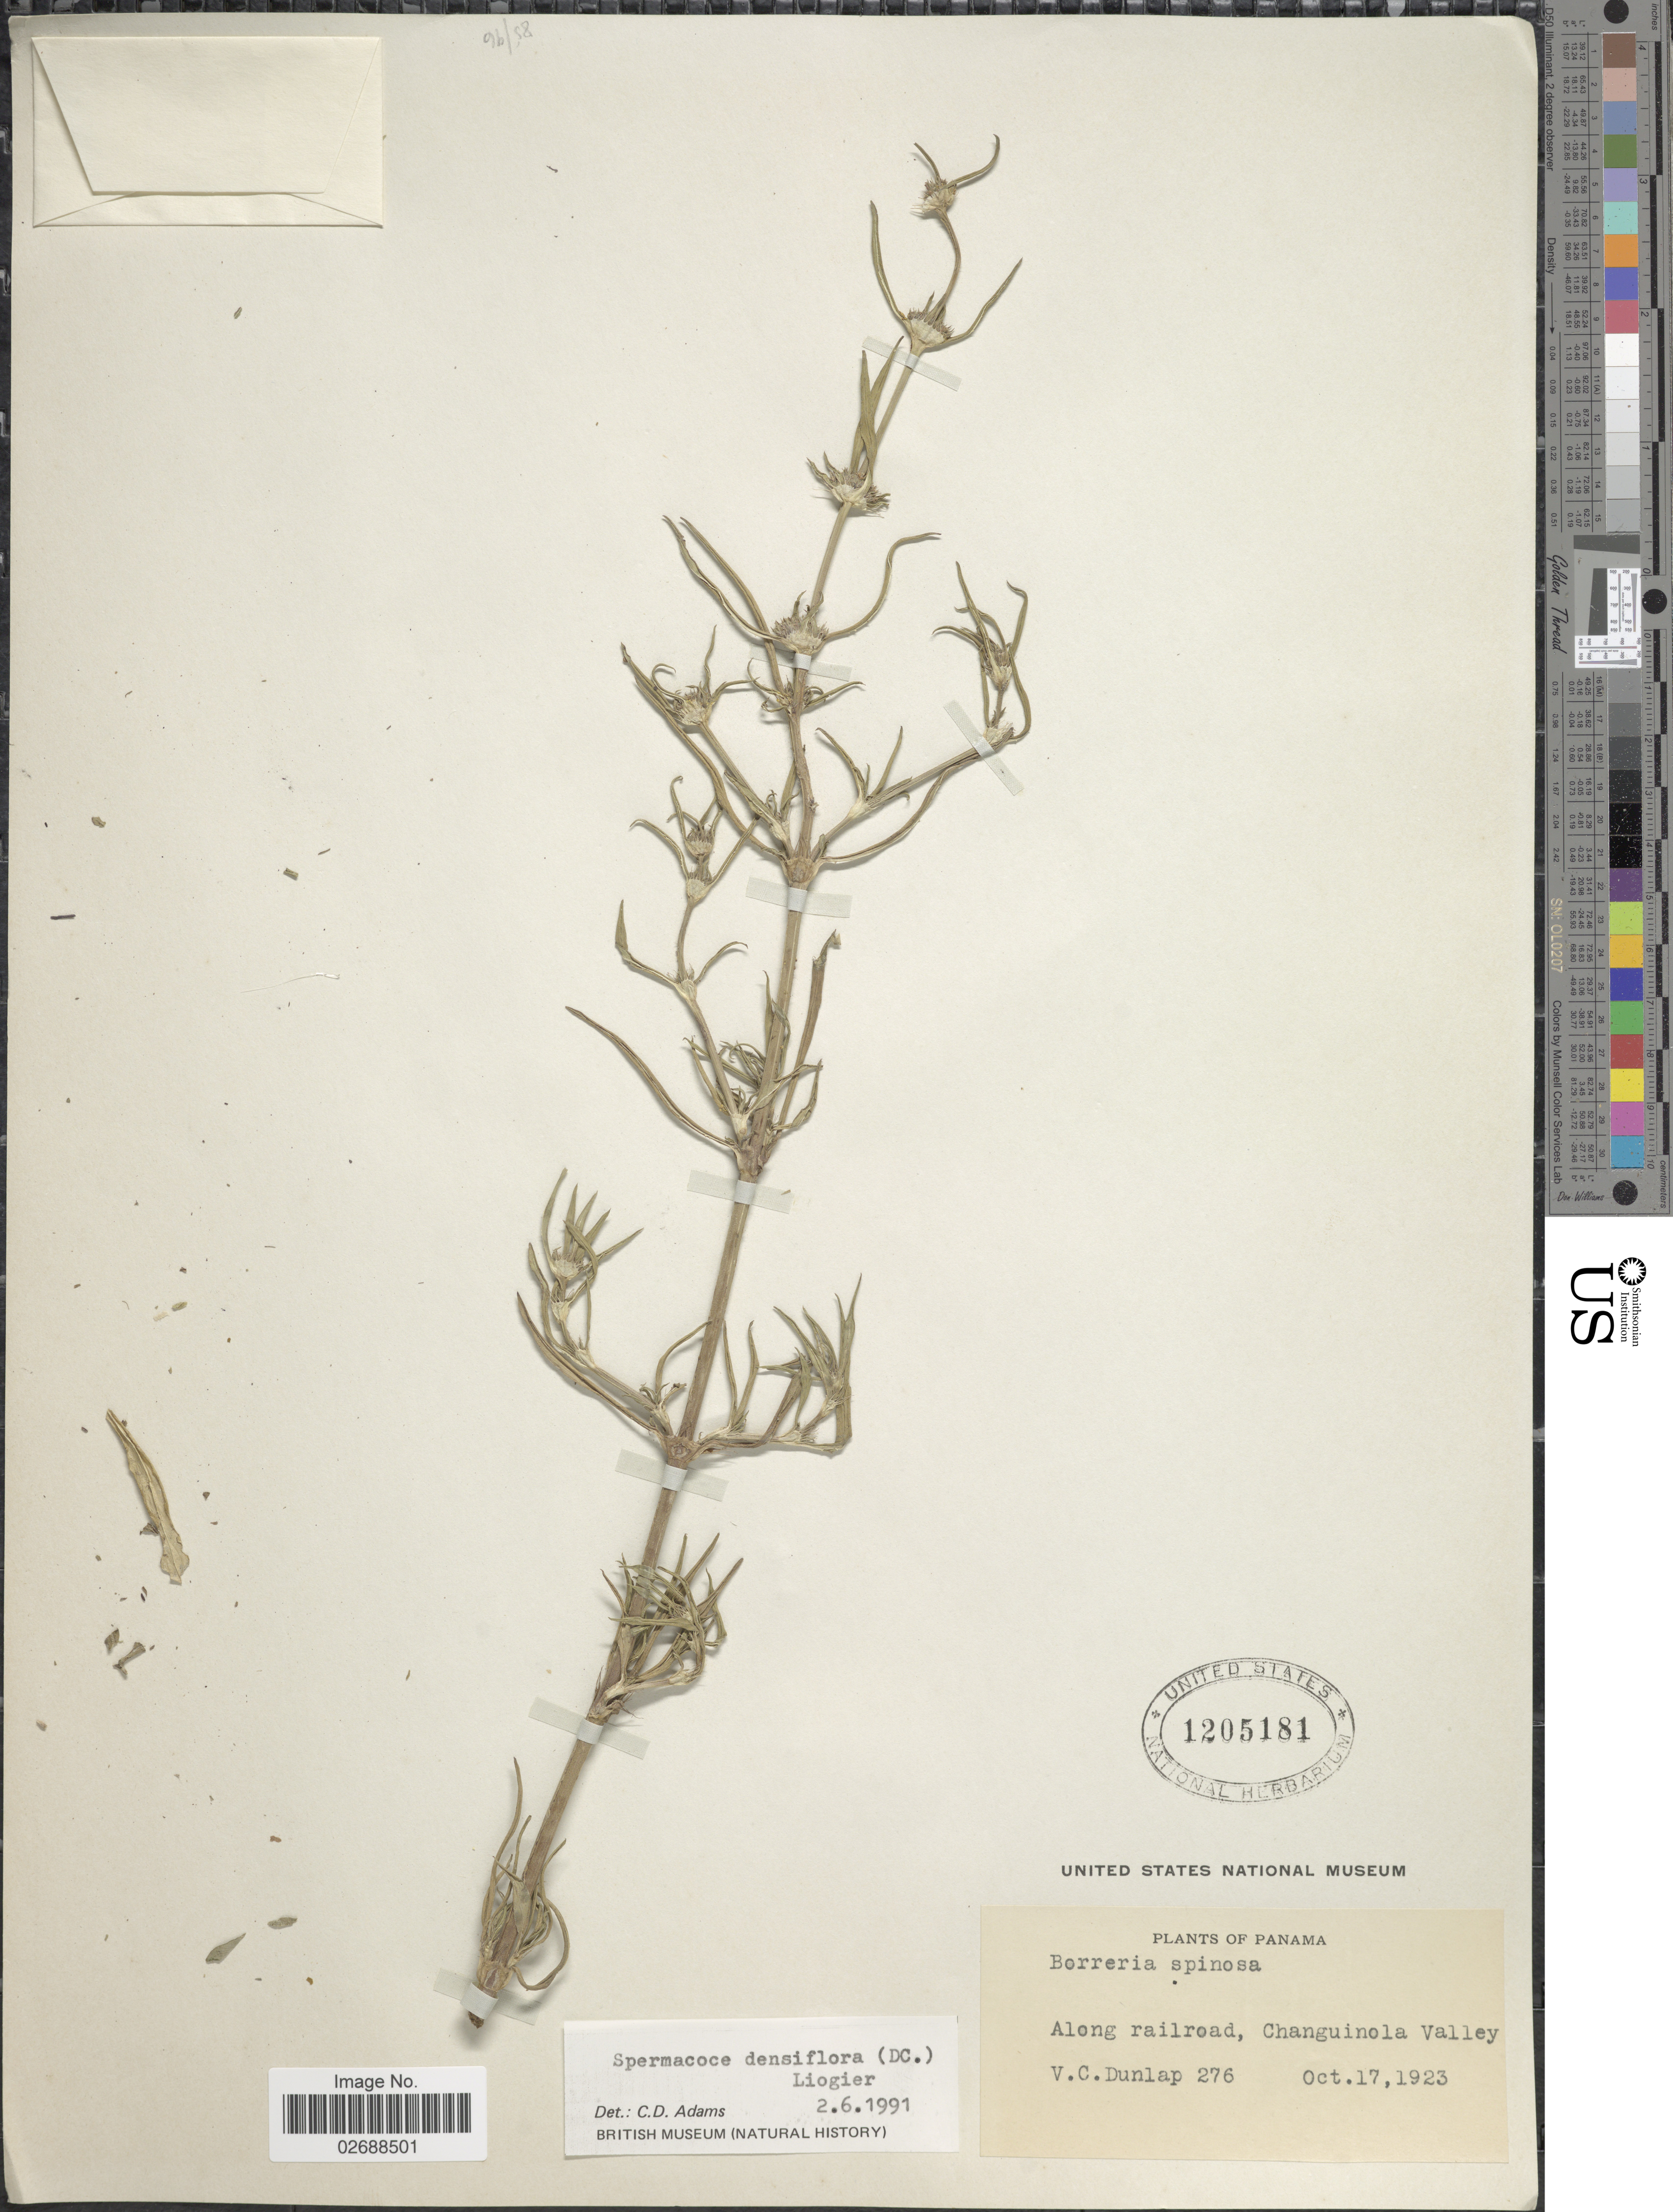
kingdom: Plantae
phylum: Tracheophyta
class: Magnoliopsida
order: Gentianales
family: Rubiaceae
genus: Spermacoce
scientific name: Spermacoce densiflora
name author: (DC.) Alain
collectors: V. C. Dunlap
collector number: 276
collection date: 1923-10-17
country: Panama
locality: Along railroad, Changuinola Valley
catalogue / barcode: US 1205181